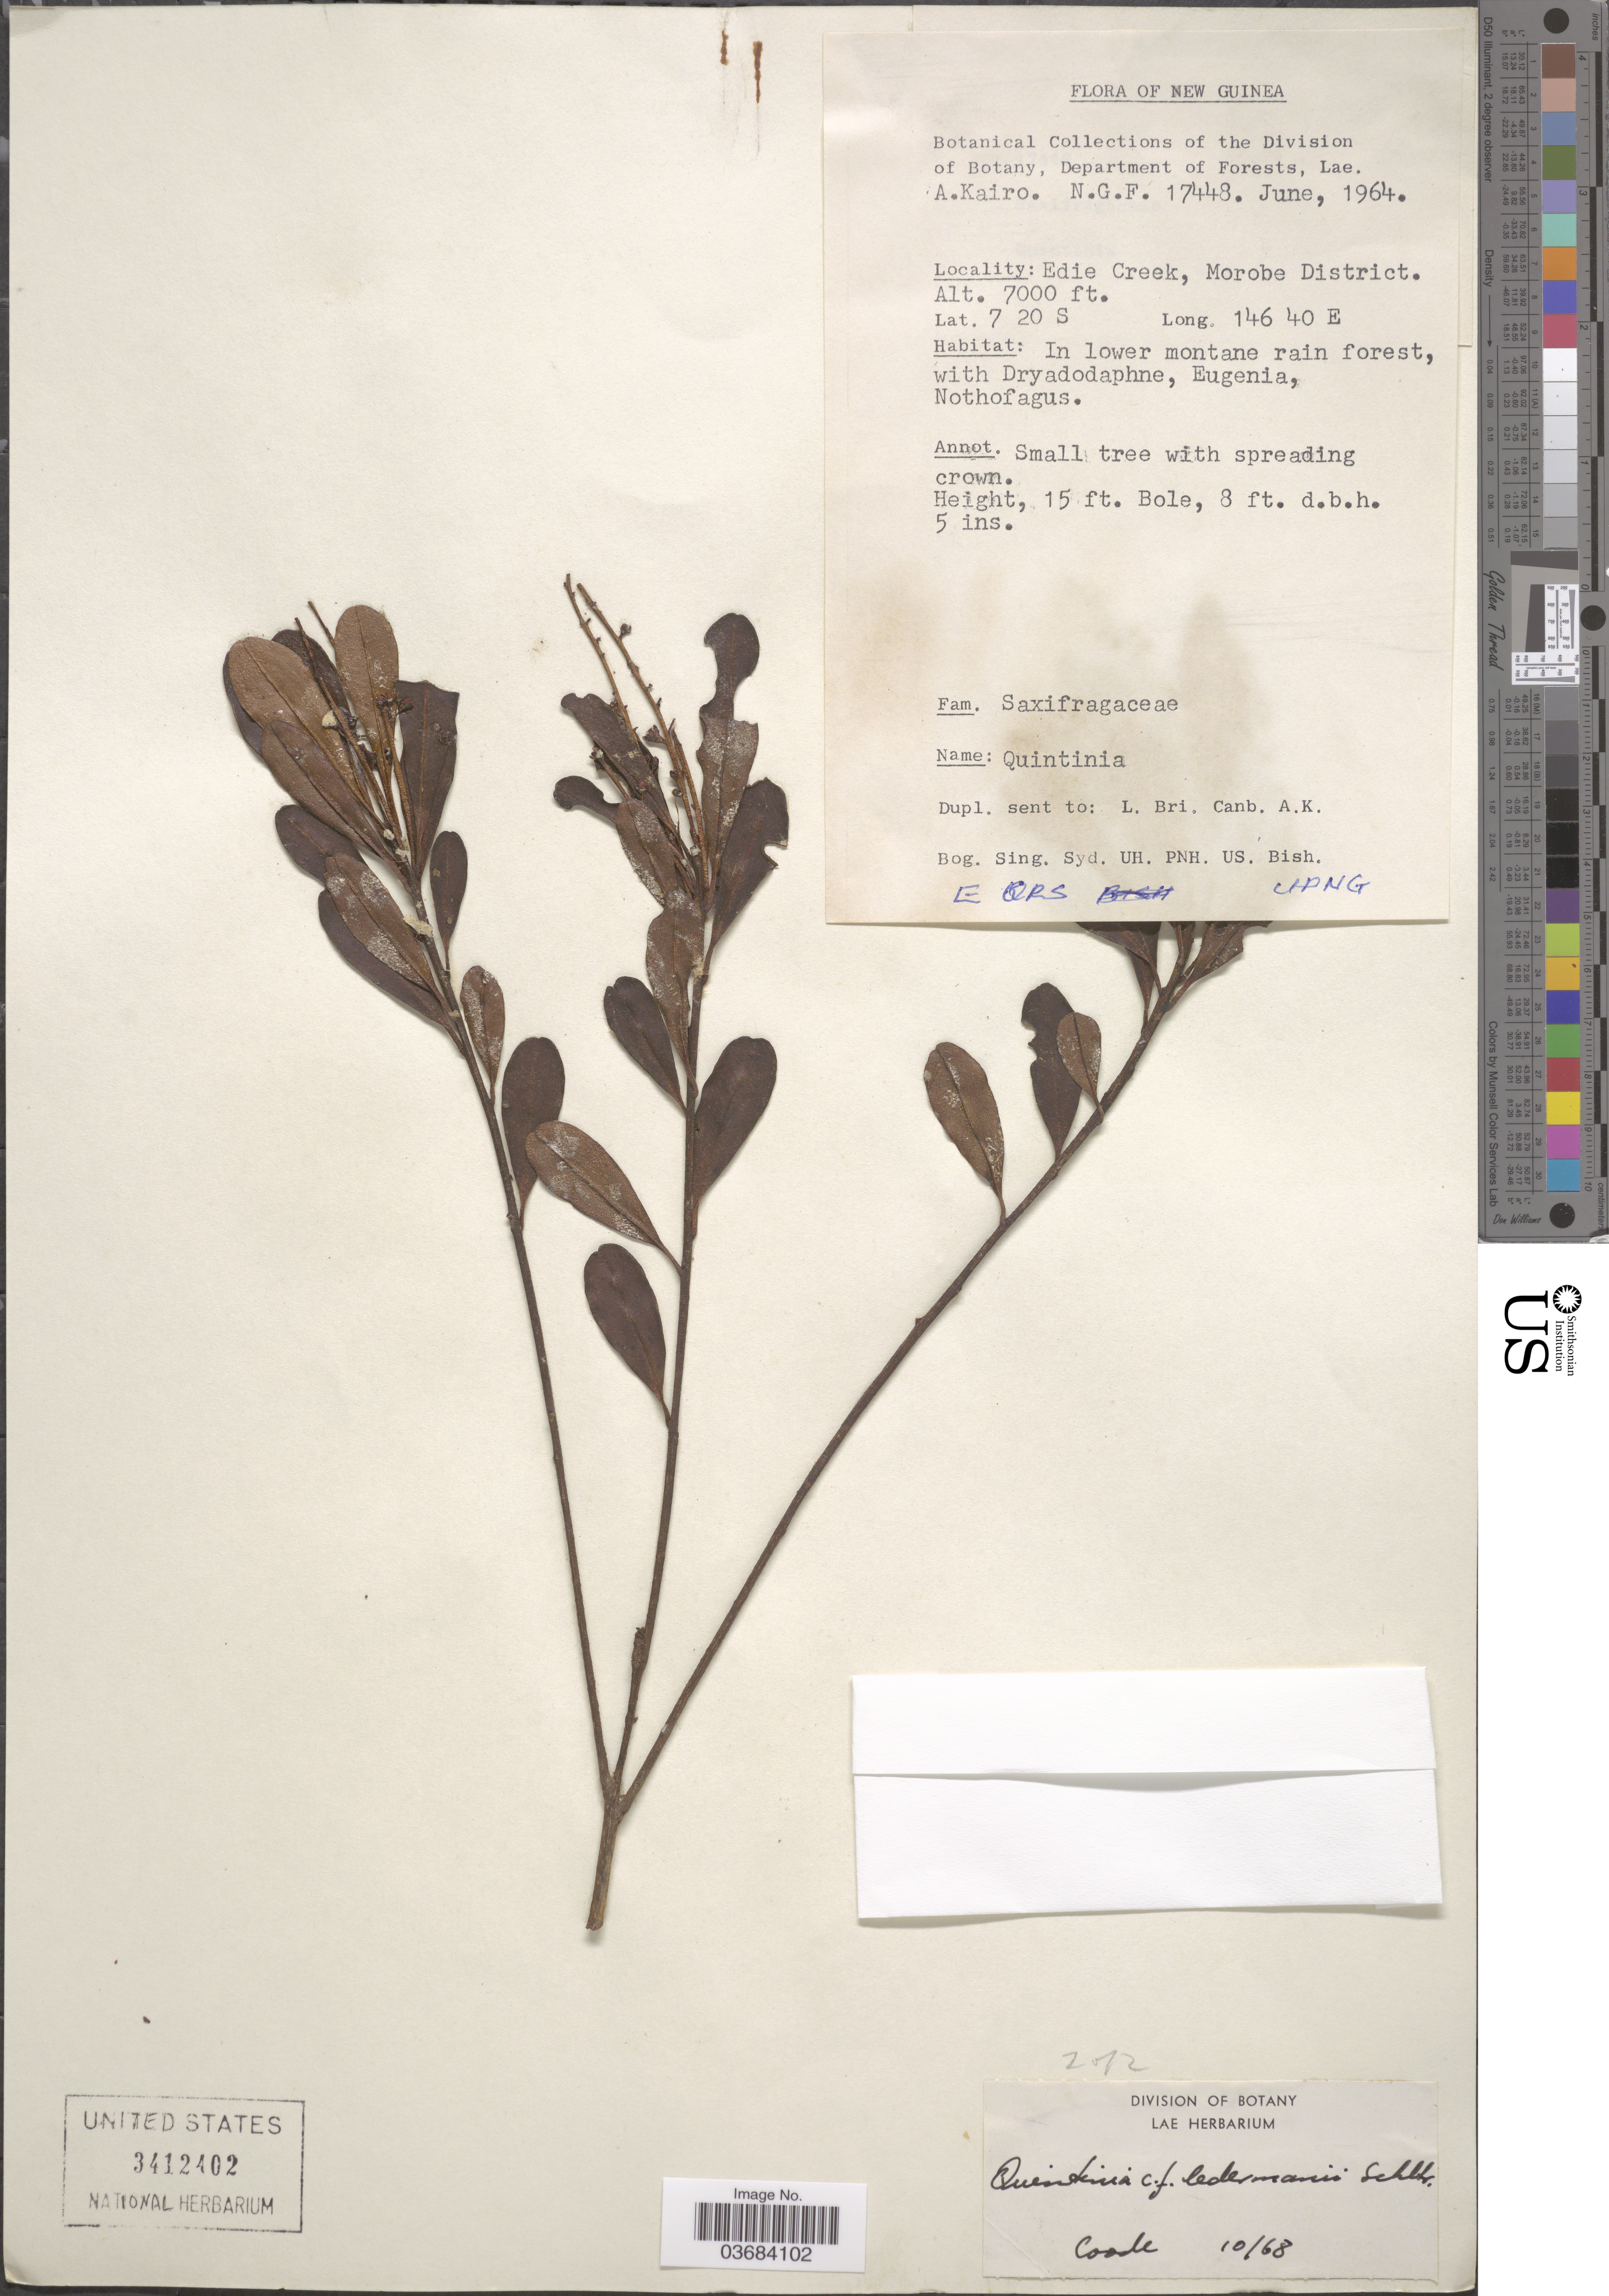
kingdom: Plantae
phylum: Tracheophyta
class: Magnoliopsida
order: Paracryphiales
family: Paracryphiaceae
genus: Quintinia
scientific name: Quintinia ledermannii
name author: Schltr.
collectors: A. Kairo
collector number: N.G.F.17448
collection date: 1964-06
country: Papua New Guinea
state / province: Morobe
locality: New Guinea. Edie Creek, Morobe District.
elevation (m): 2134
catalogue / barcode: US 3412402